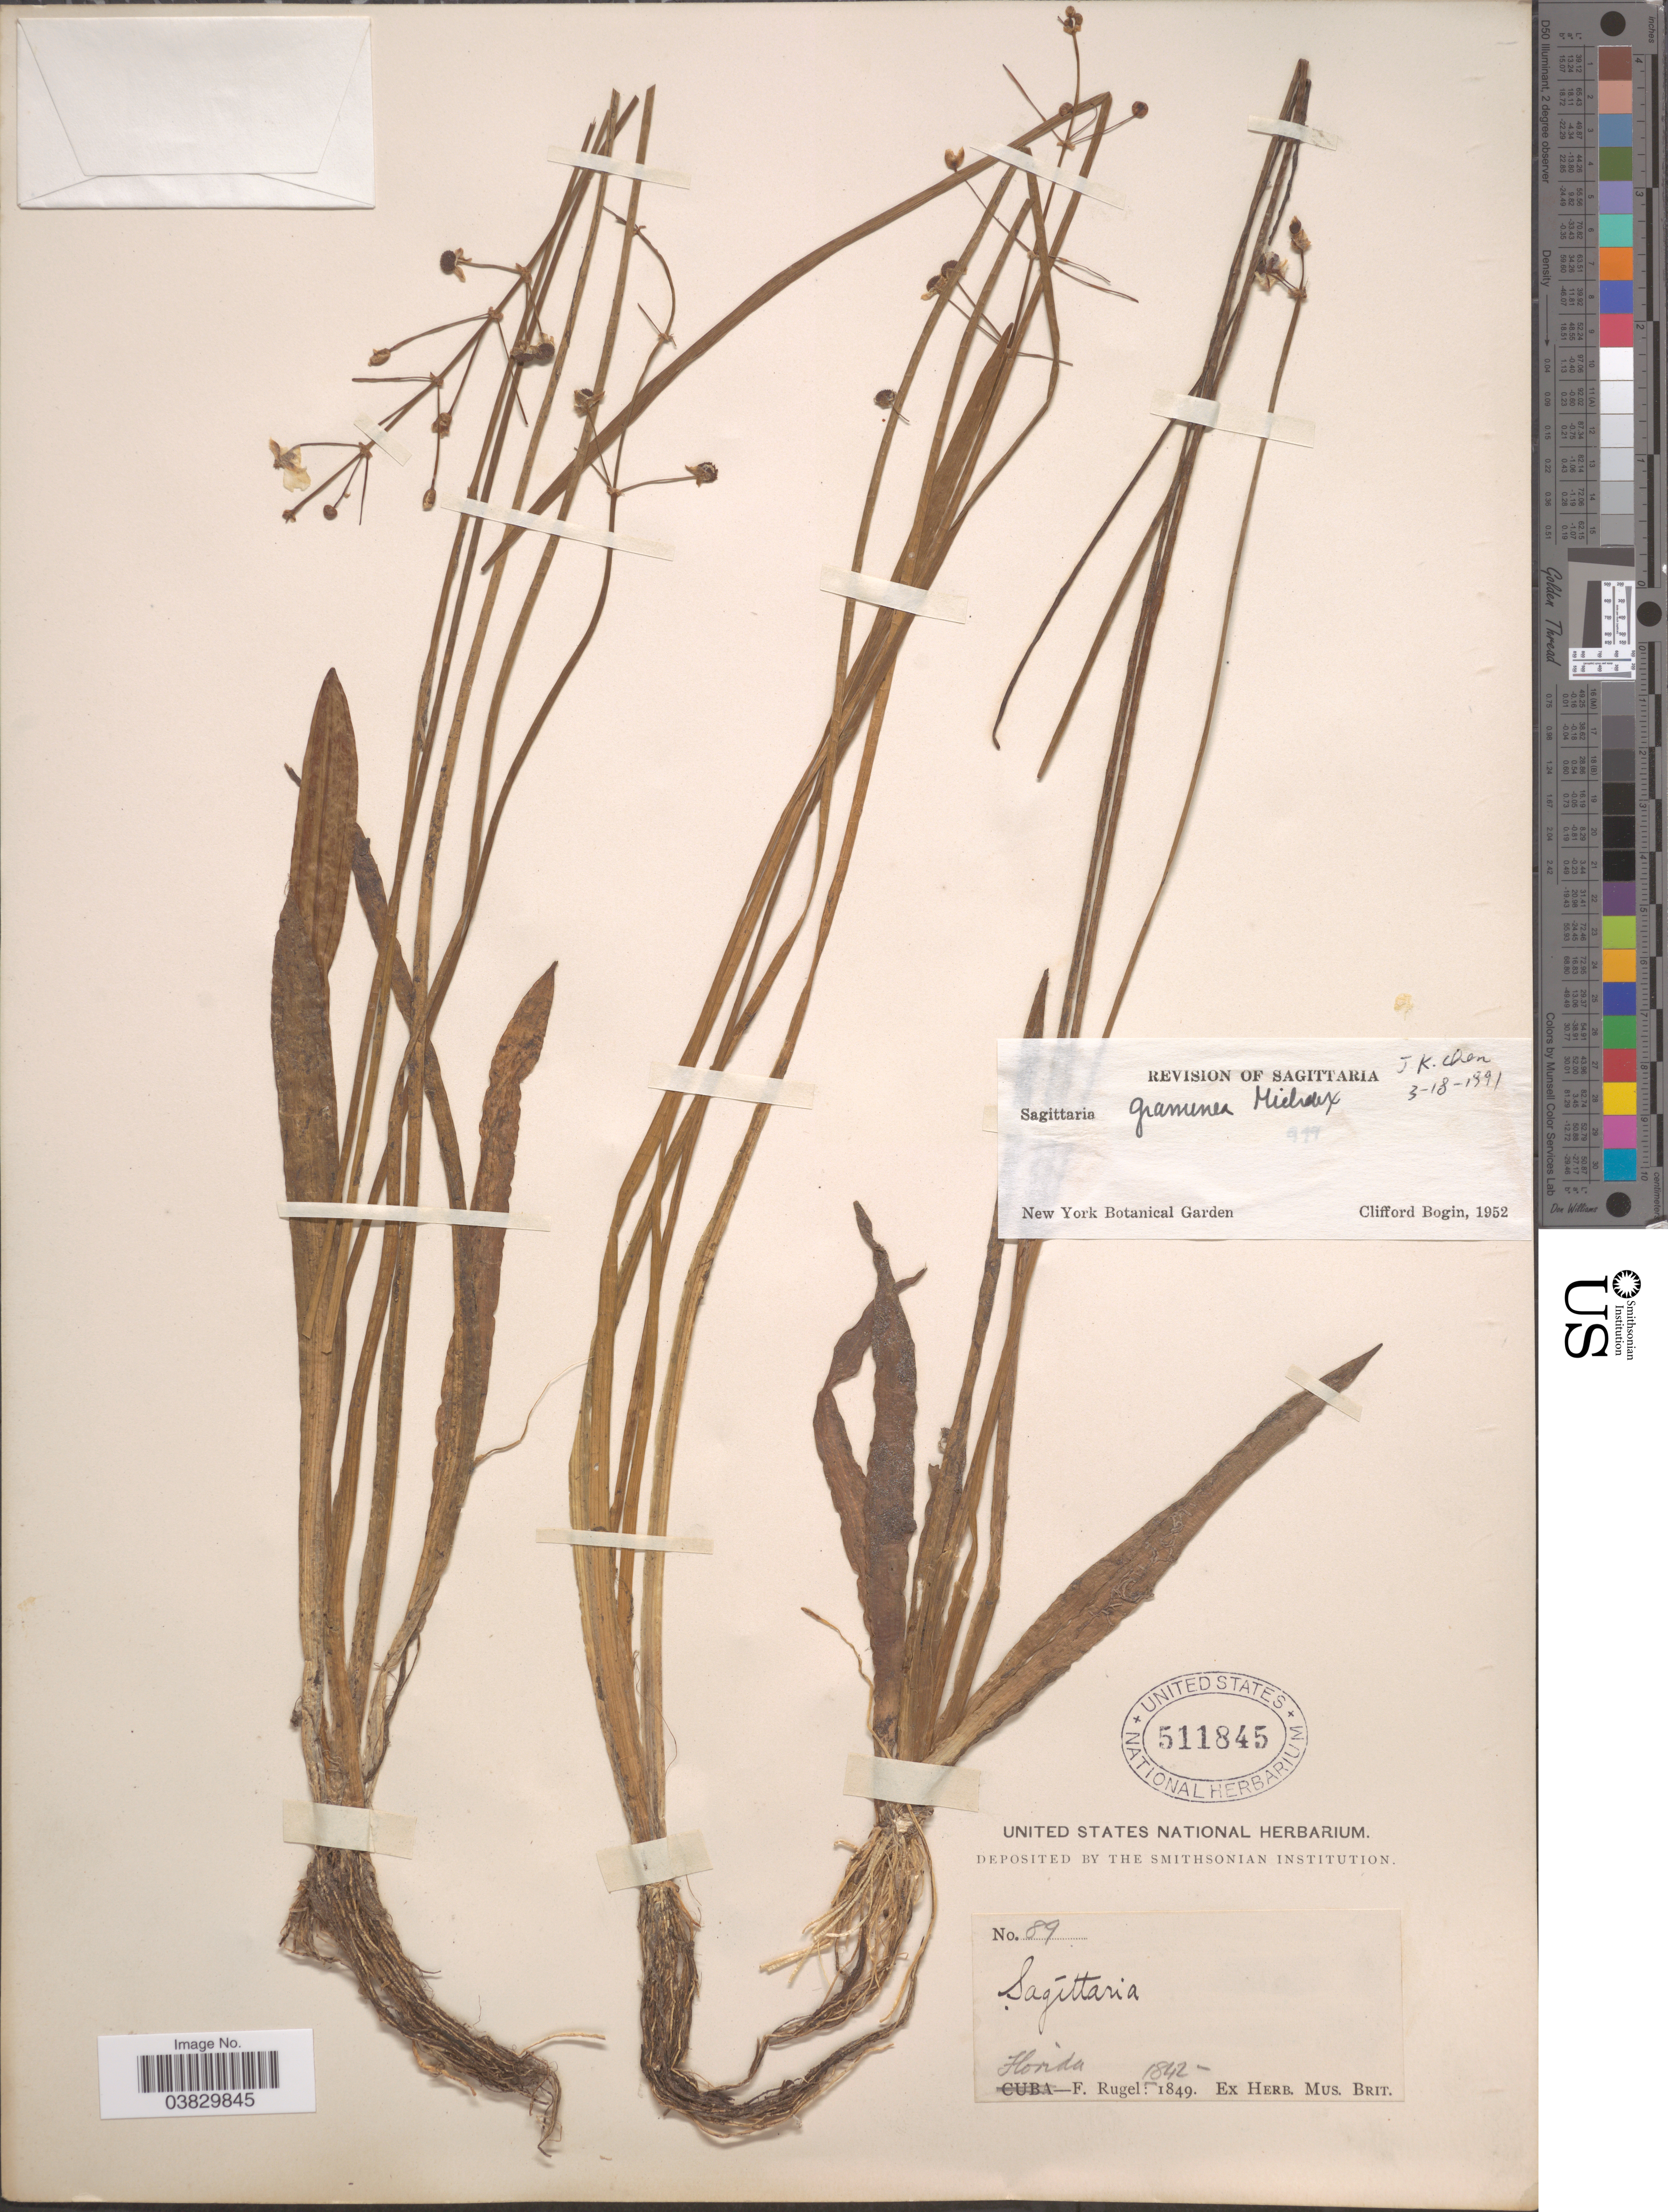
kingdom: Plantae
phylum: Tracheophyta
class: Liliopsida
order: Alismatales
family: Alismataceae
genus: Sagittaria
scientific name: Sagittaria graminea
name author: Michx.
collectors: F. Rugel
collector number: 89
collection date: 1842/1849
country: United States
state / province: Florida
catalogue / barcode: US 511845